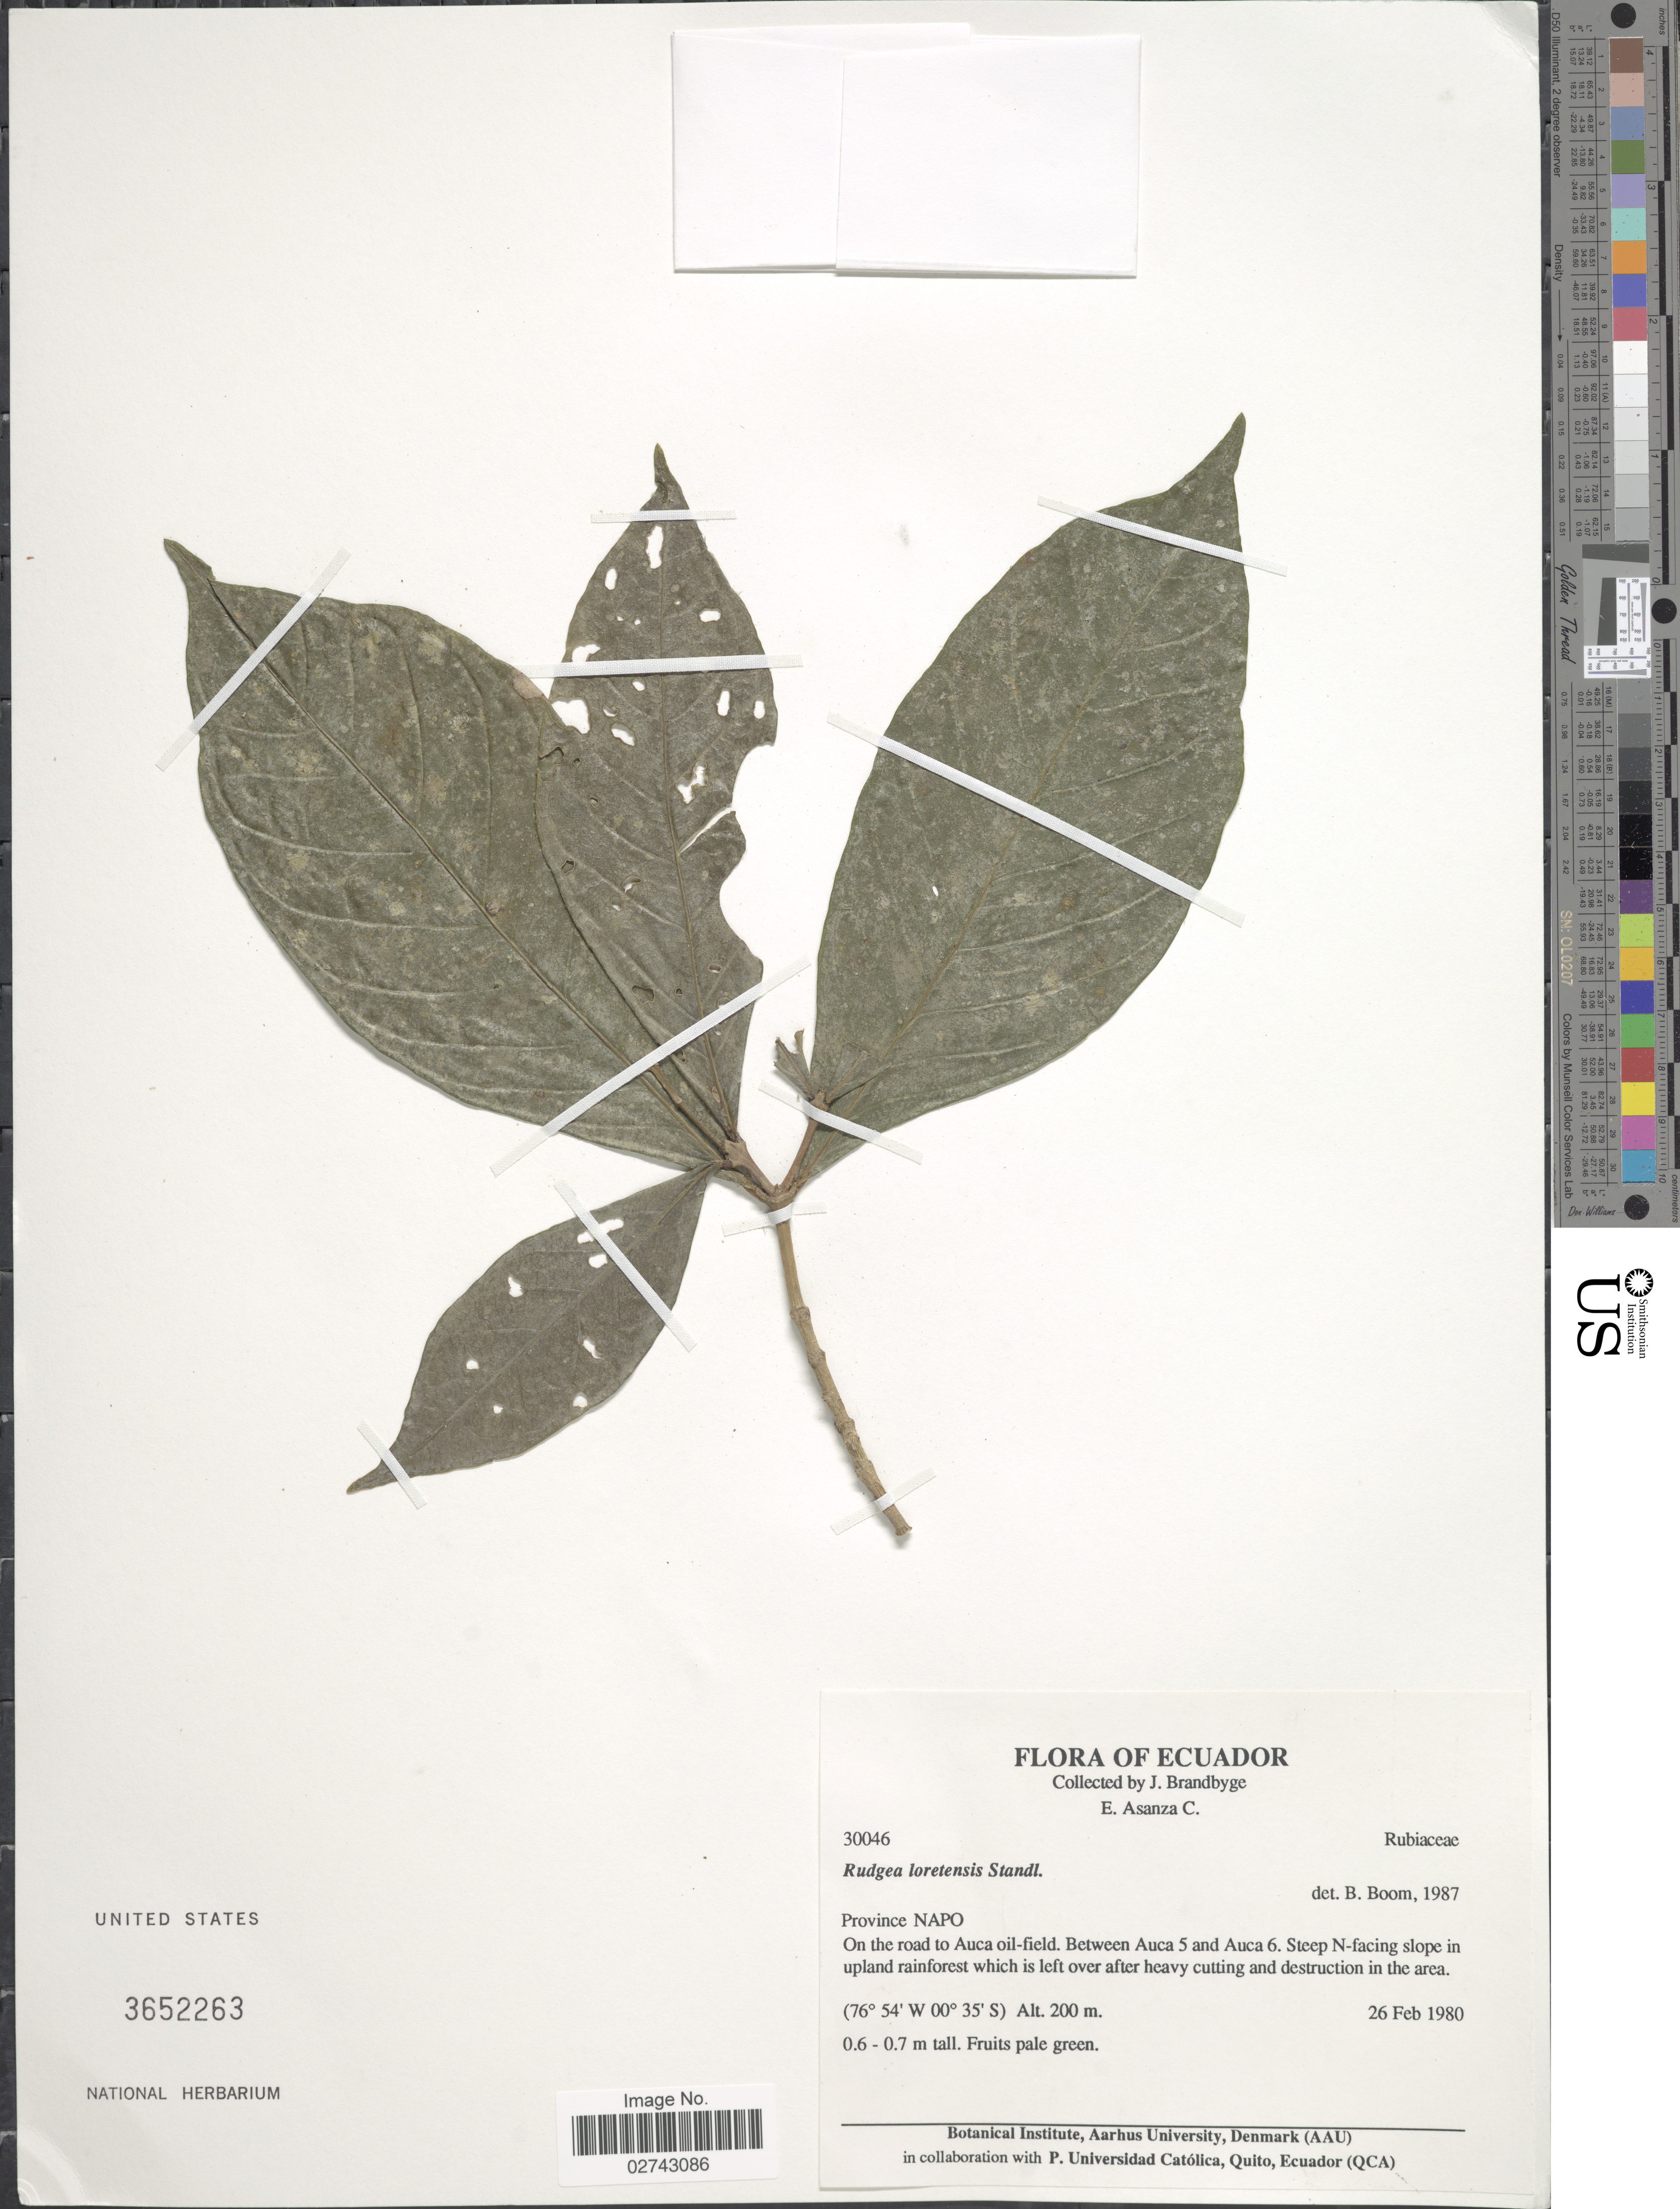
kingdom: Plantae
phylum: Tracheophyta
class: Magnoliopsida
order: Gentianales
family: Rubiaceae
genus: Rudgea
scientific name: Rudgea loretensis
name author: Standl.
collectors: J. Brandbyge & E. Asanza C.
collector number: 30046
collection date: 1980-02-26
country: Ecuador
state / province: Napo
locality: On the road to Auca oil-field. Between Auca 5 and Auca 6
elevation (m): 200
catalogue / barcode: US 3652263